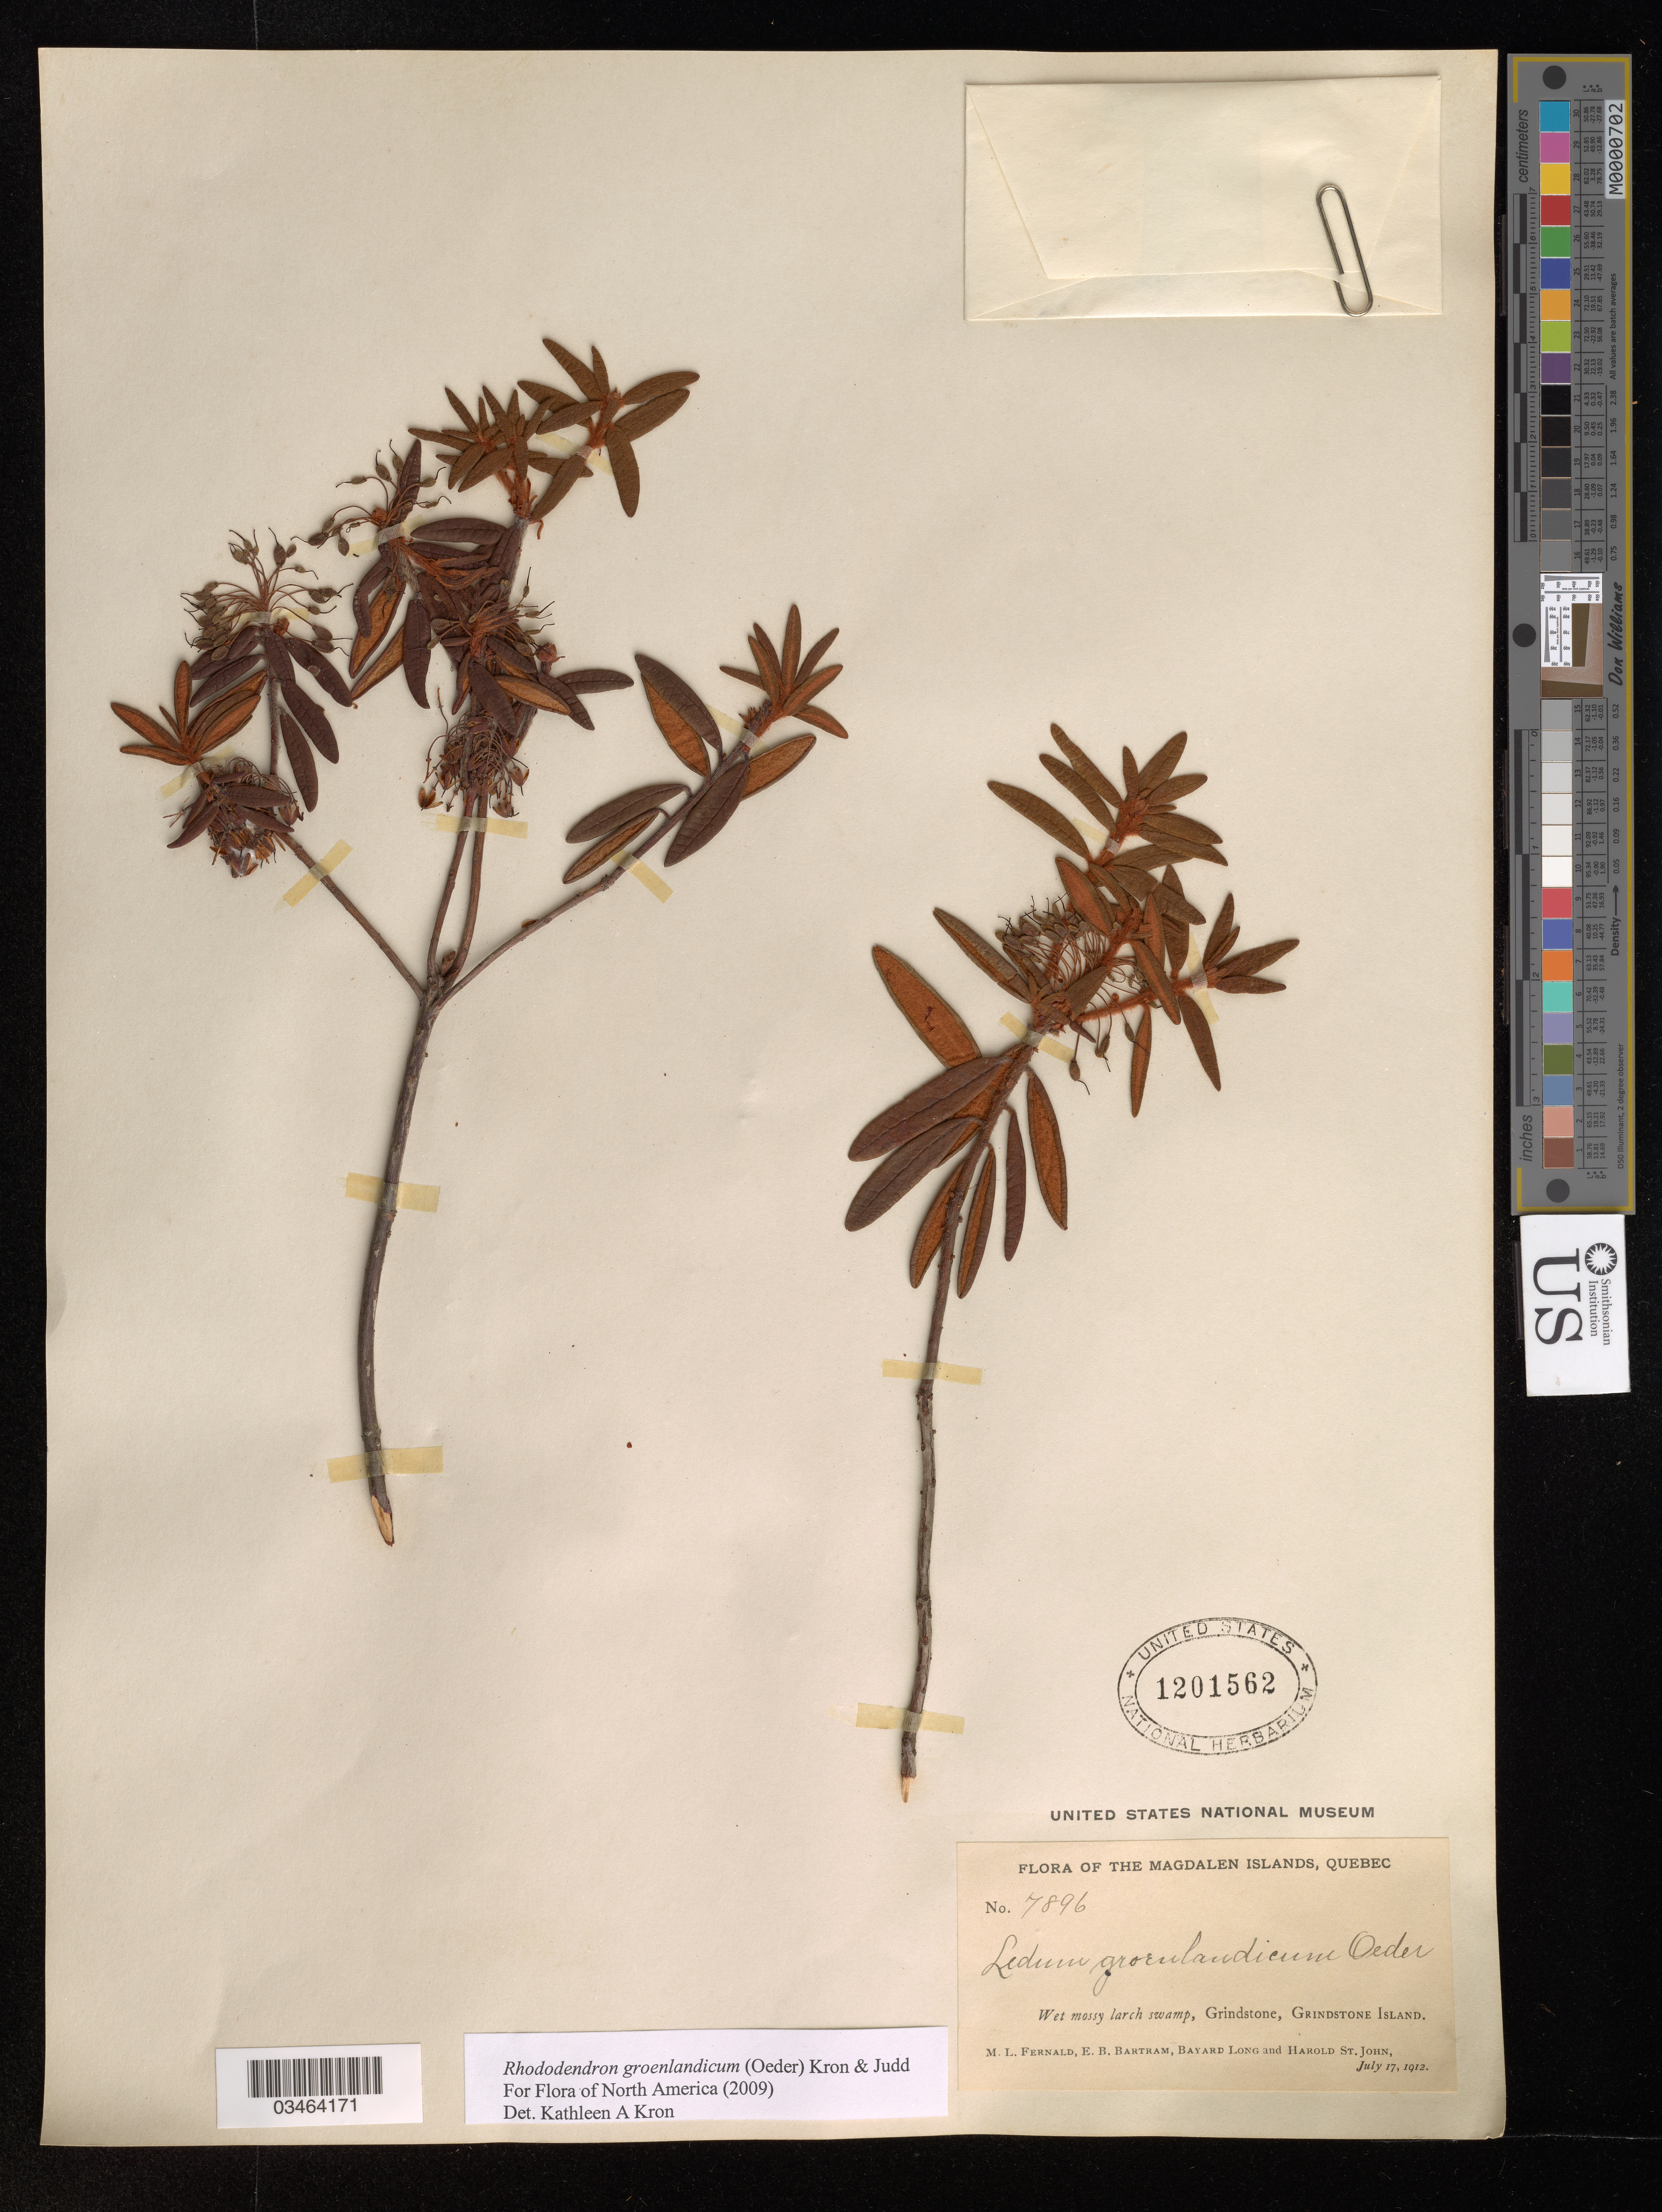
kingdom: Plantae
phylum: Tracheophyta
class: Magnoliopsida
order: Ericales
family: Ericaceae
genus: Rhododendron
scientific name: Rhododendron groenlandicum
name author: (Oeder) Kron & Judd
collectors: M. L. Fernald, E. B. Bartram, B. Long & H. St. John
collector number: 7896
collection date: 1912-07-17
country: Canada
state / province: Quebec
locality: Magdalen Islands. West mossy larch swamp, Grindstone, Grindstone Island.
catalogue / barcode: US 1201562